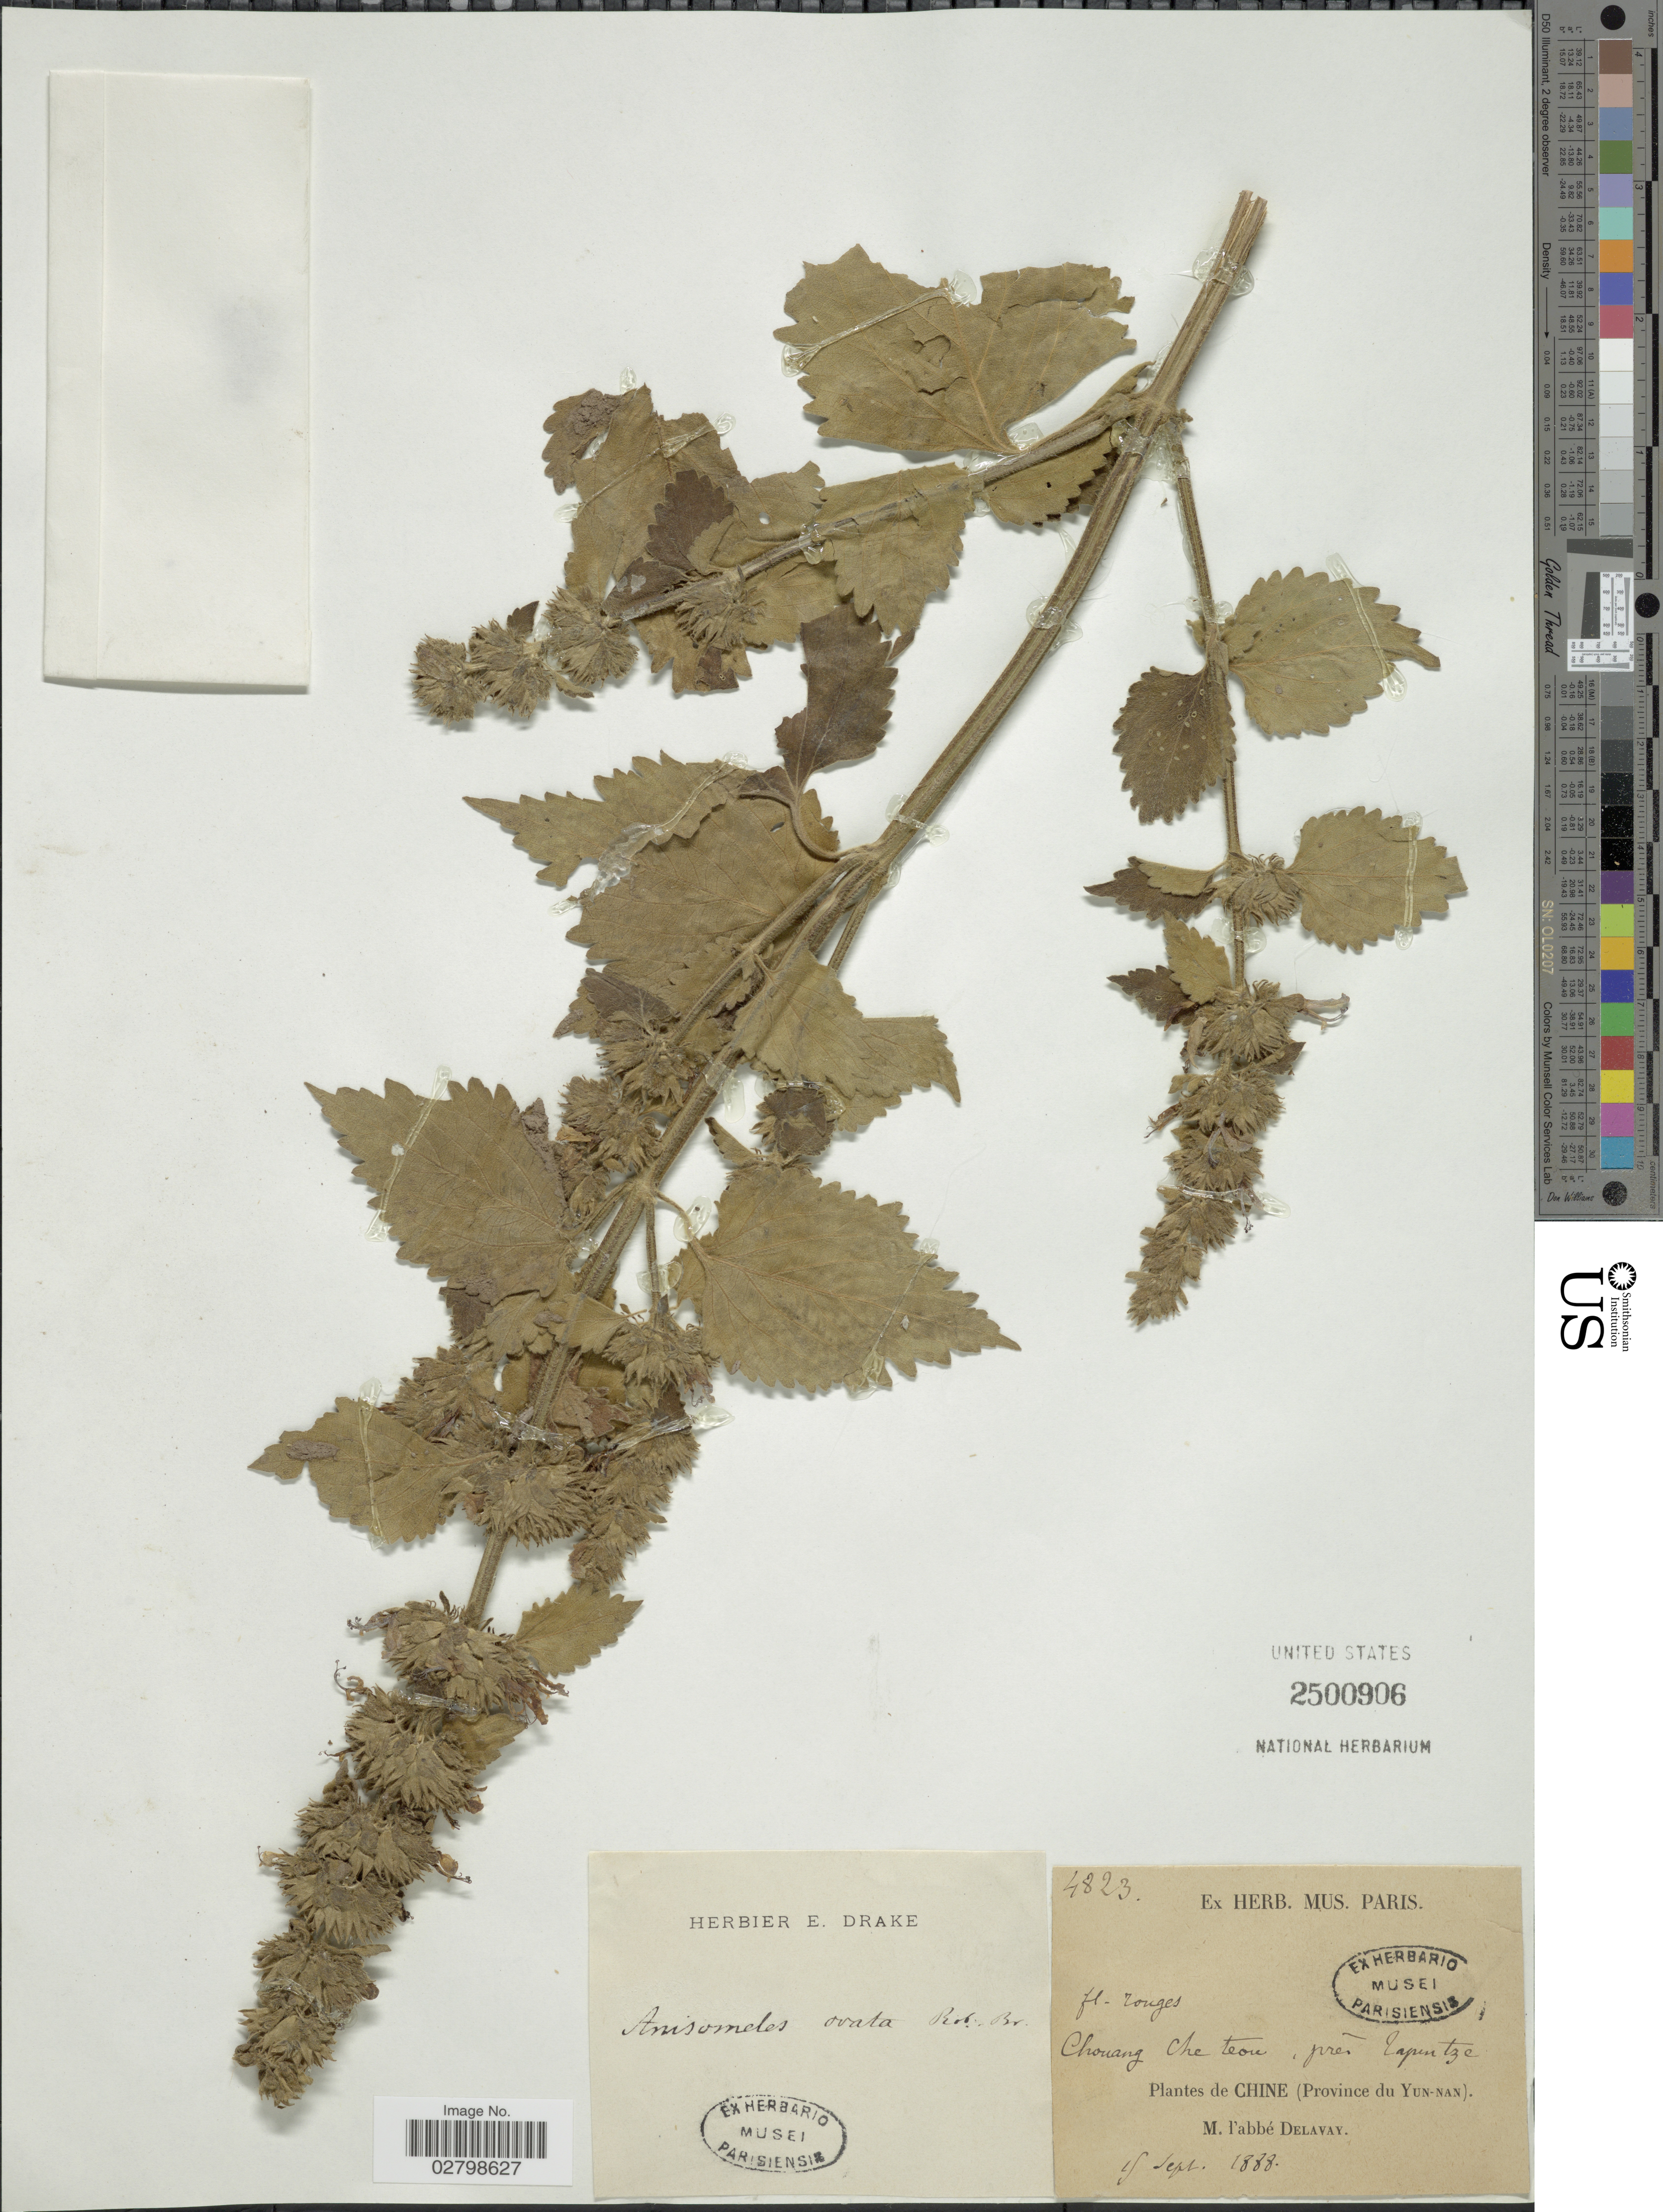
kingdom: Plantae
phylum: Tracheophyta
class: Magnoliopsida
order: Lamiales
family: Lamiaceae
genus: Anisomeles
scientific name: Anisomeles indica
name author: (L.) Kuntze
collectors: P. Delavay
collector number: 4823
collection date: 1888-09-15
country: China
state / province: Yunnan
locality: Chouang Che Teon, près Tapin tze.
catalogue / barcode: US 2500906